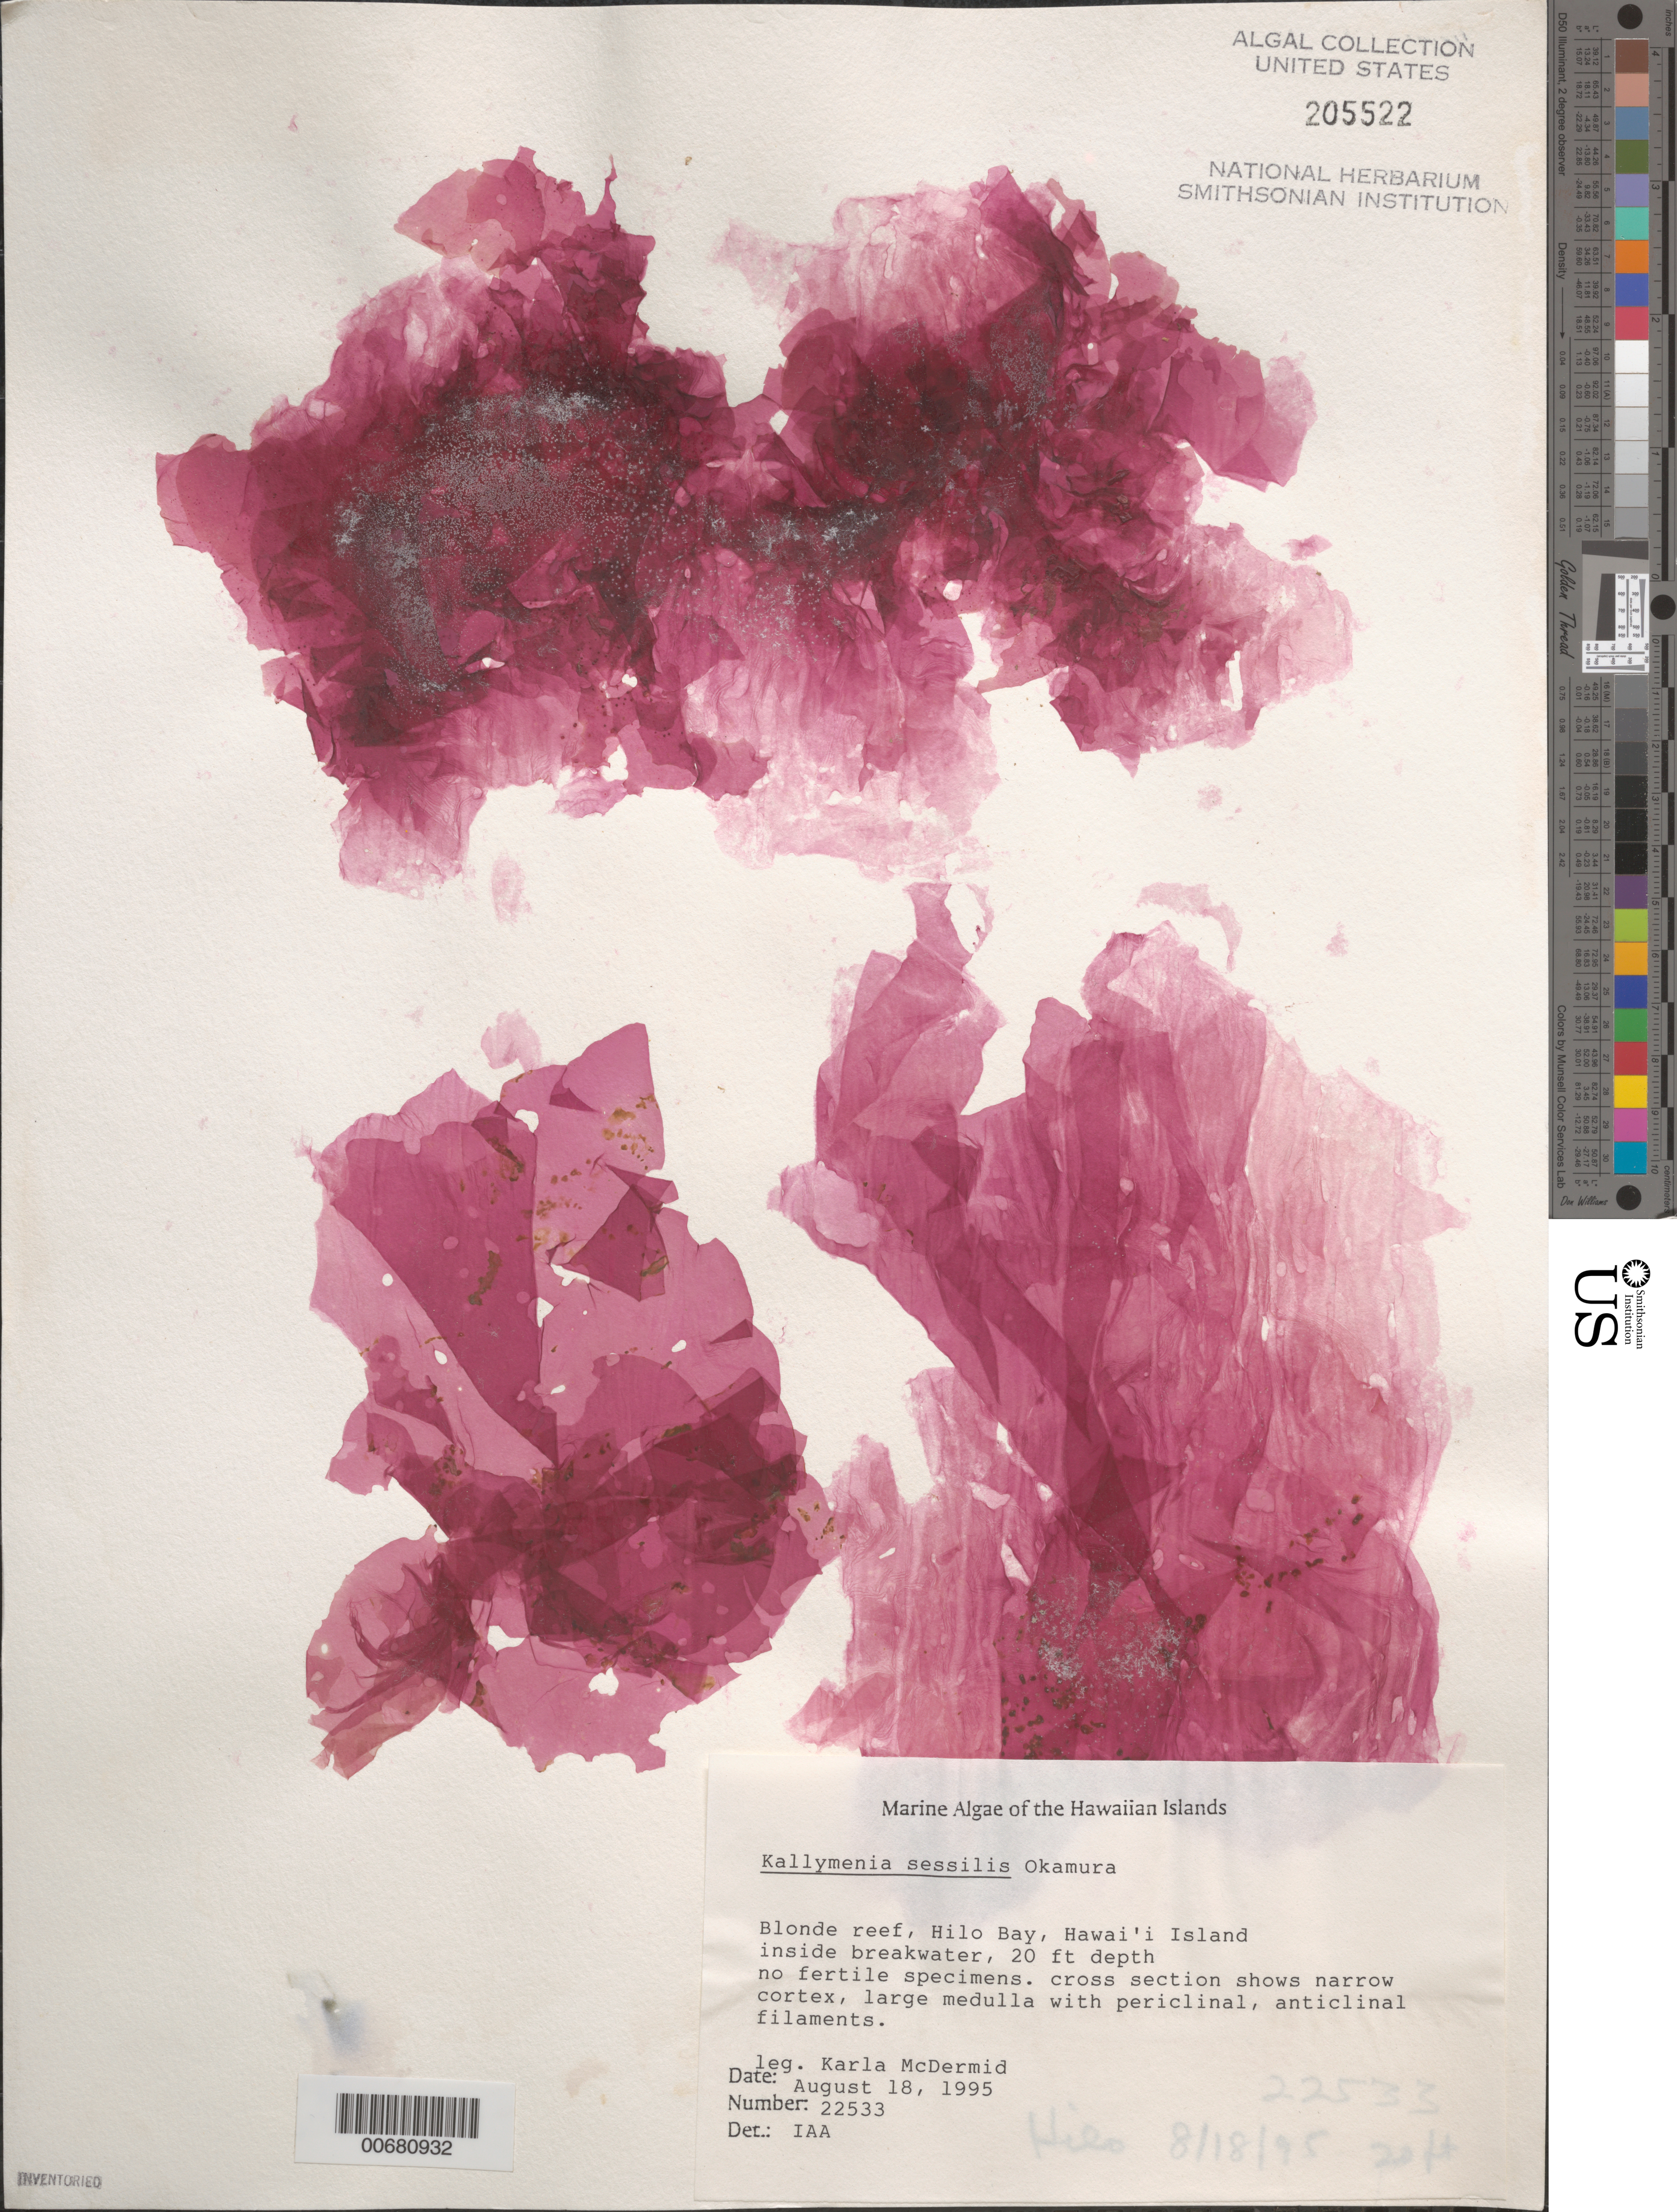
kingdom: Plantae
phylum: Rhodophyta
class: Florideophyceae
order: Gigartinales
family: Kallymeniaceae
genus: Kallymenia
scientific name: Kallymenia sessilis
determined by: Abbott, Isabella A.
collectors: K. McDermid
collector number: IAA 22533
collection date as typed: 18 Aug 1995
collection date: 1995-08-18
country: United States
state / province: Hawaii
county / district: Hawaii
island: Hawaii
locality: Blonde Reef, Hilo Bay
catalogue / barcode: US 205522